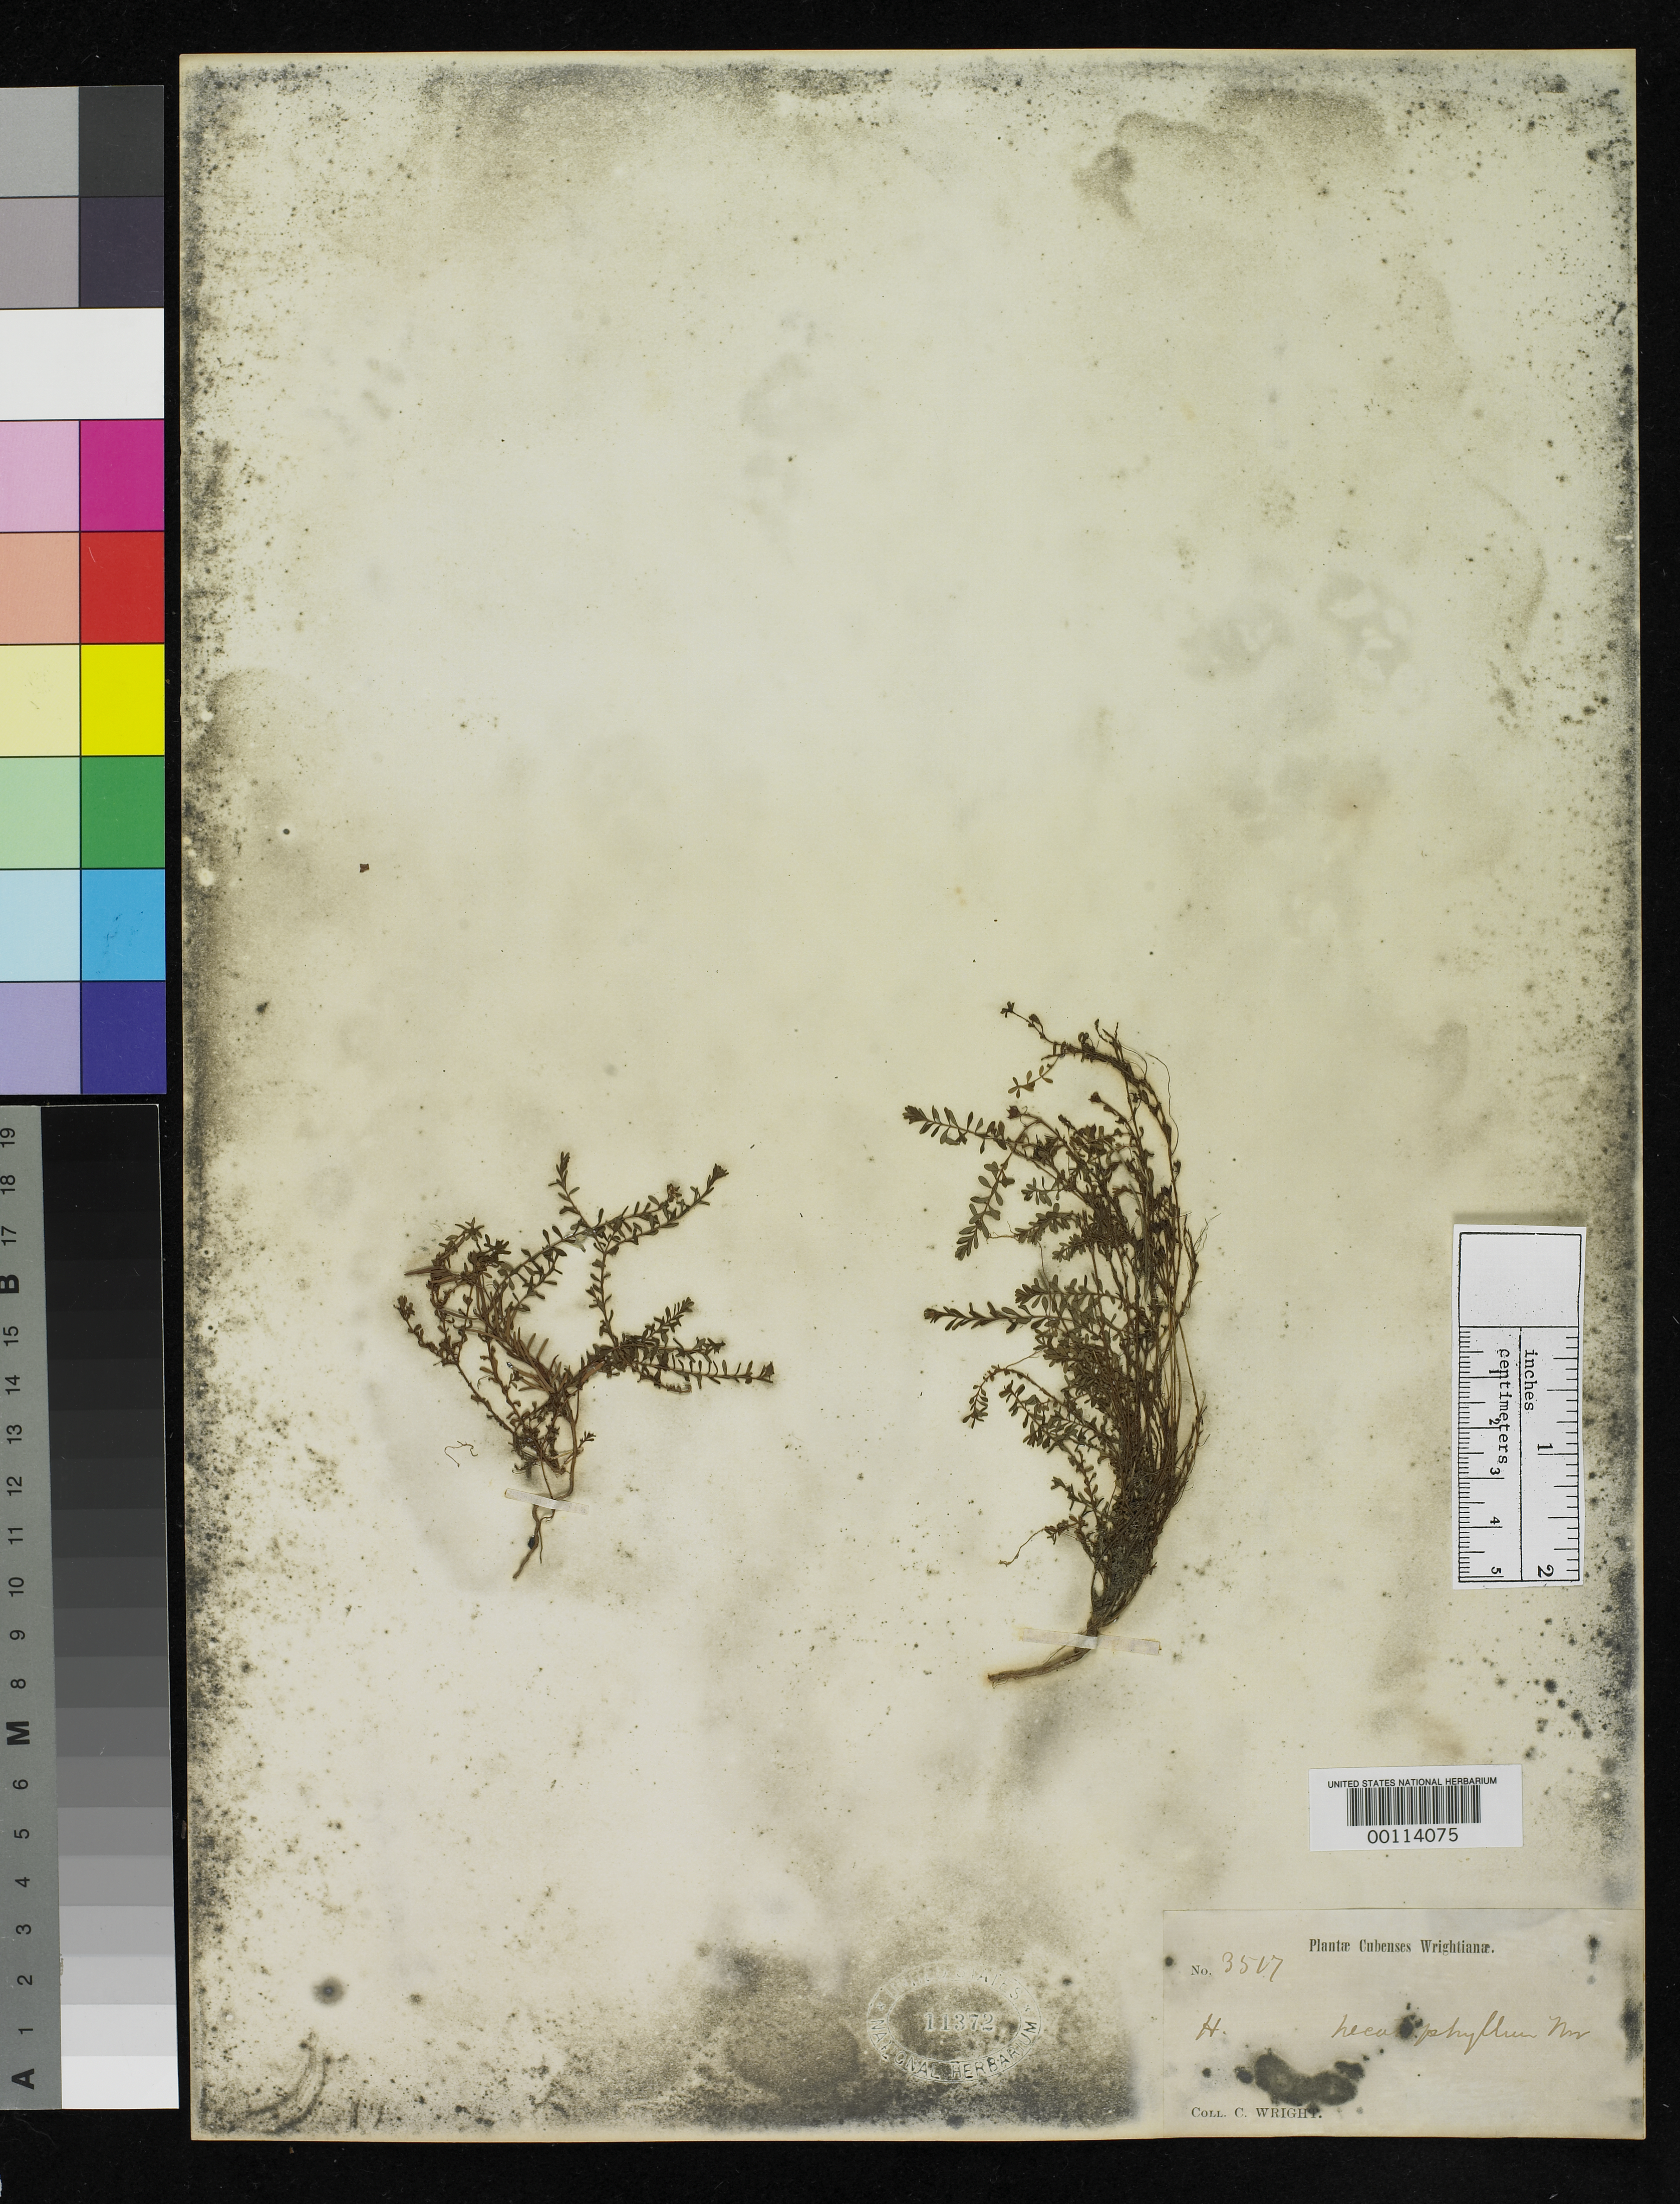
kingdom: Plantae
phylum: Tracheophyta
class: Magnoliopsida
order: Malpighiales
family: Hypericaceae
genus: Hypericum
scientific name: Hypericum hecatophyllum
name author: C. Wright in Sauvalle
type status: Type Collection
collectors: C. Wright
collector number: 3517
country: Cuba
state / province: Pinar del Río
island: Greater Antilles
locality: San Sebastian River, near La Vega Lagunillas.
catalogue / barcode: US 11372